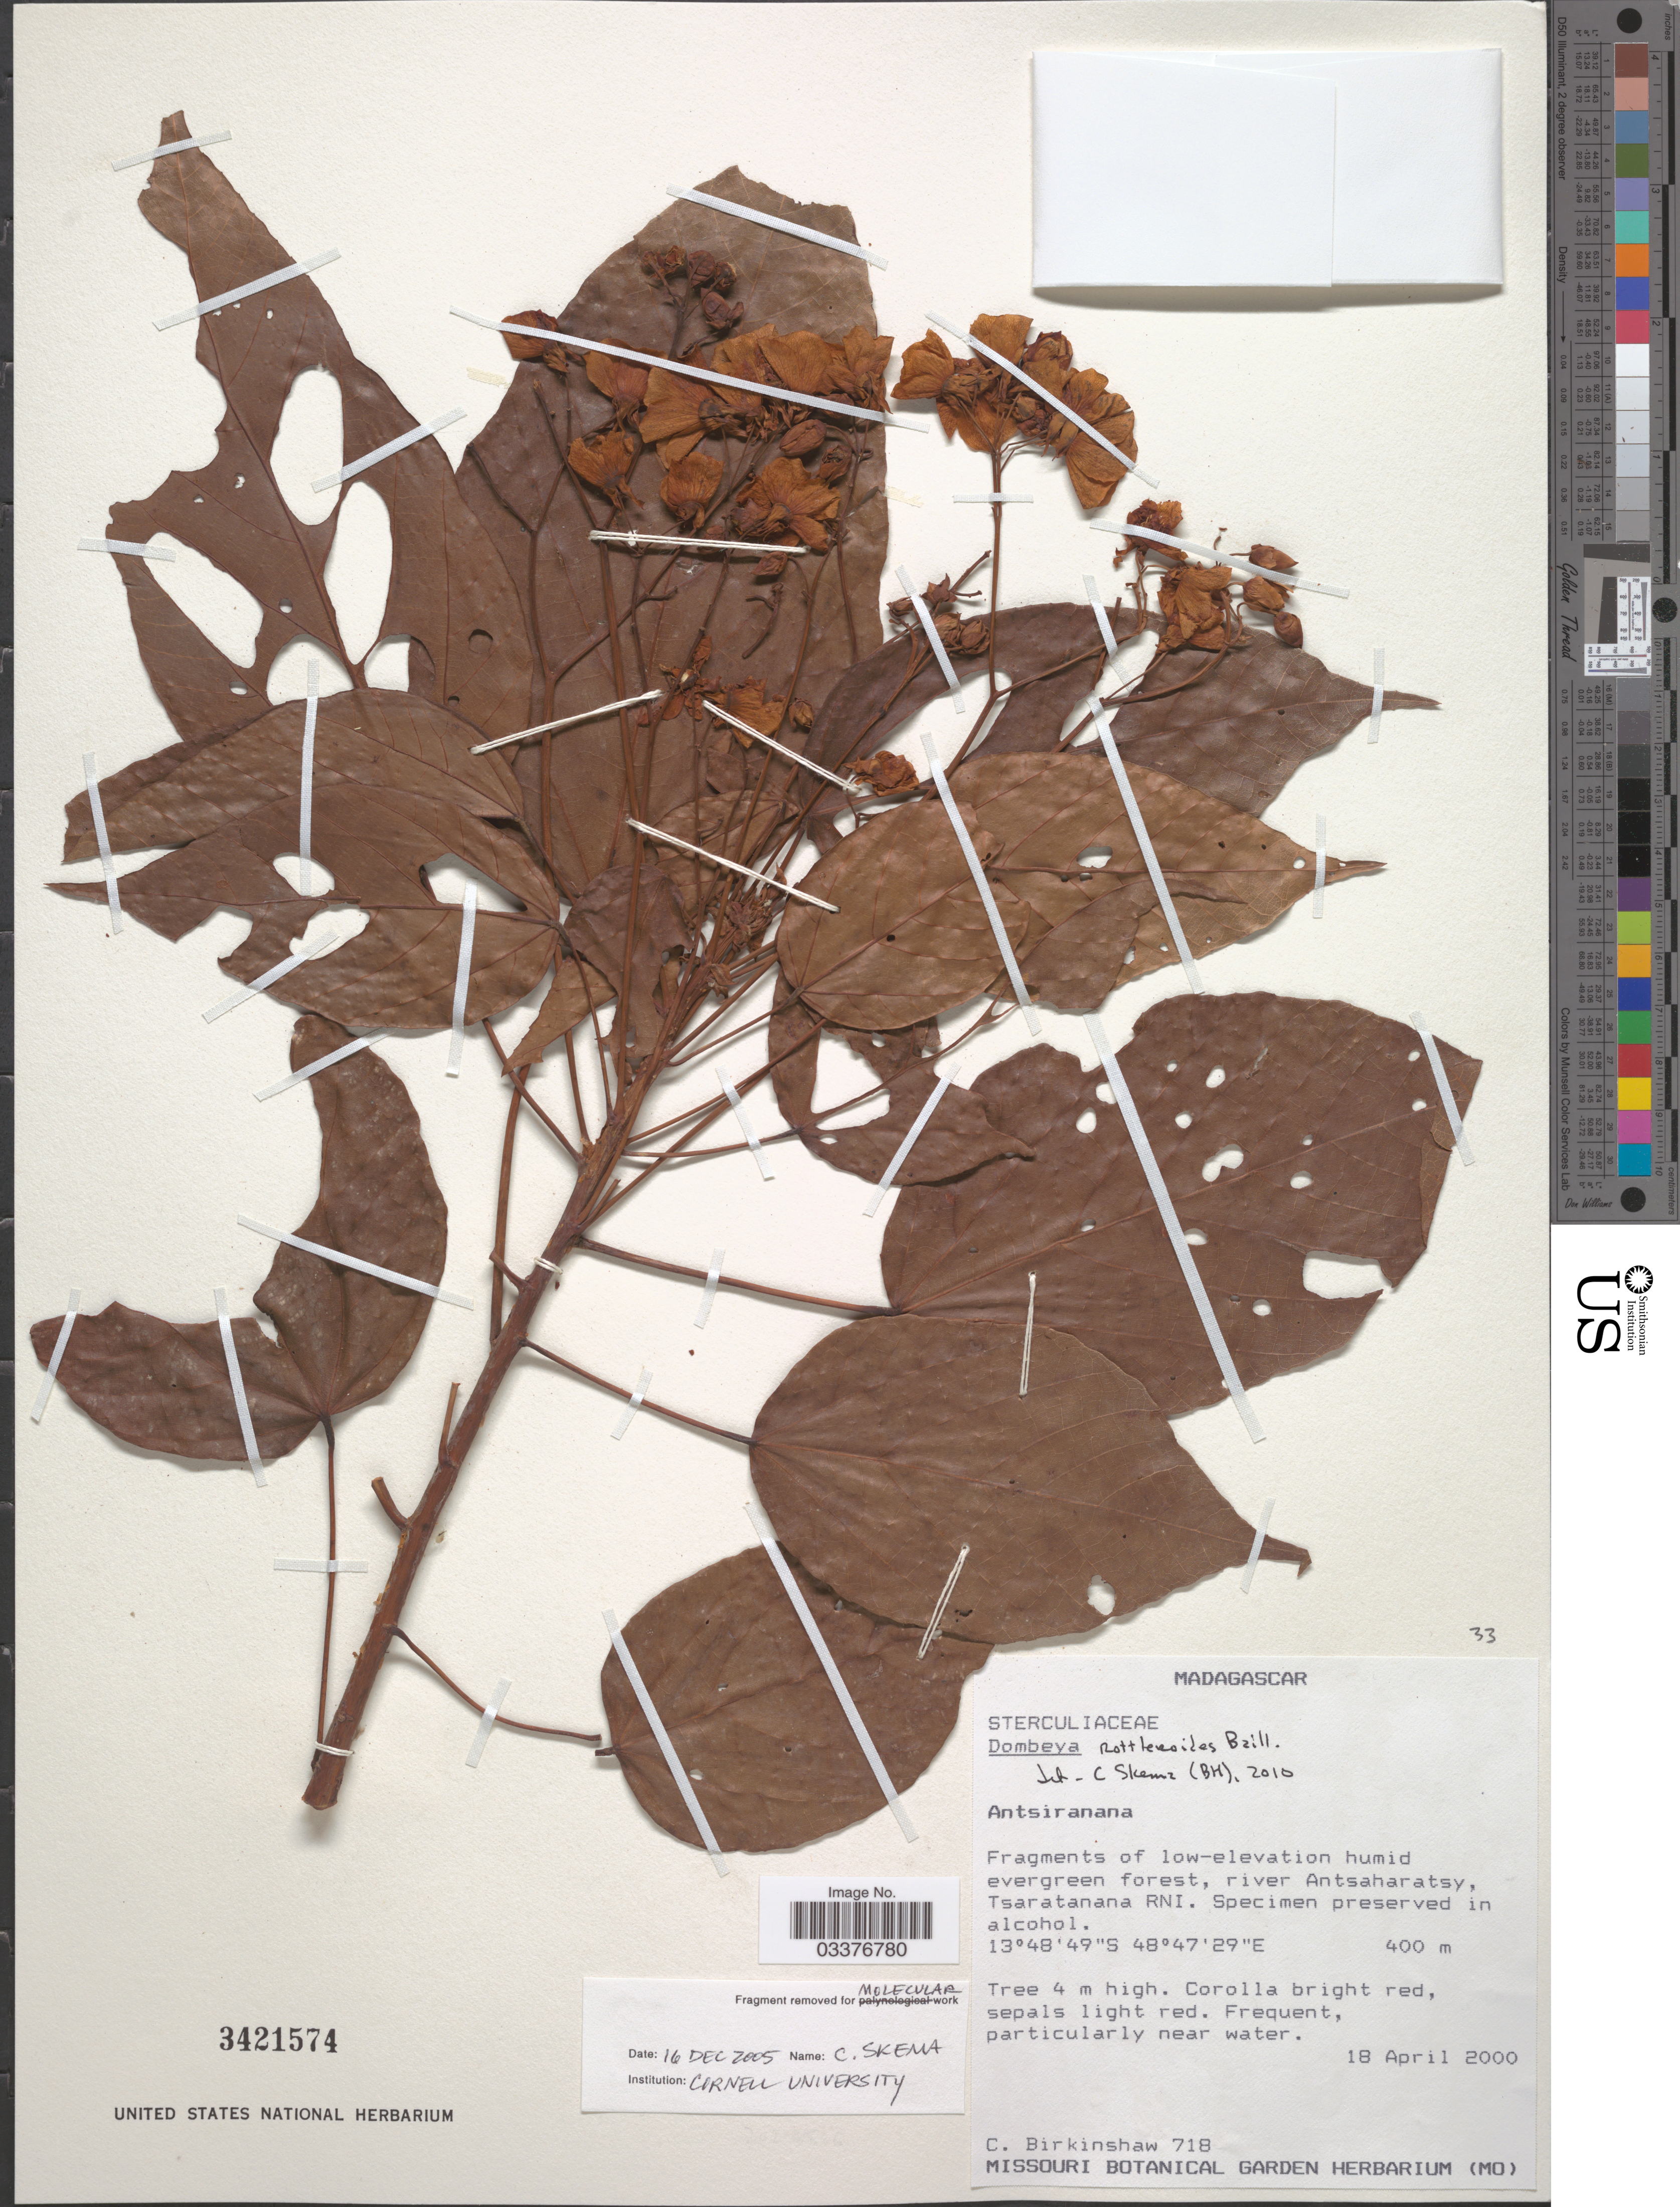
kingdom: Plantae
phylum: Tracheophyta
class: Magnoliopsida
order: Malvales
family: Malvaceae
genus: Dombeya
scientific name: Dombeya rottleroides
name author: Baill.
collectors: C. R. Birkinshaw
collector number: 718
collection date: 2000-04-18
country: Madagascar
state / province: Diana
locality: Fragments of low-elevation humid evergreen forest, river Antsaharatsy Tsaratanana RNI.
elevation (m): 400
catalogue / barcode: US 3421574